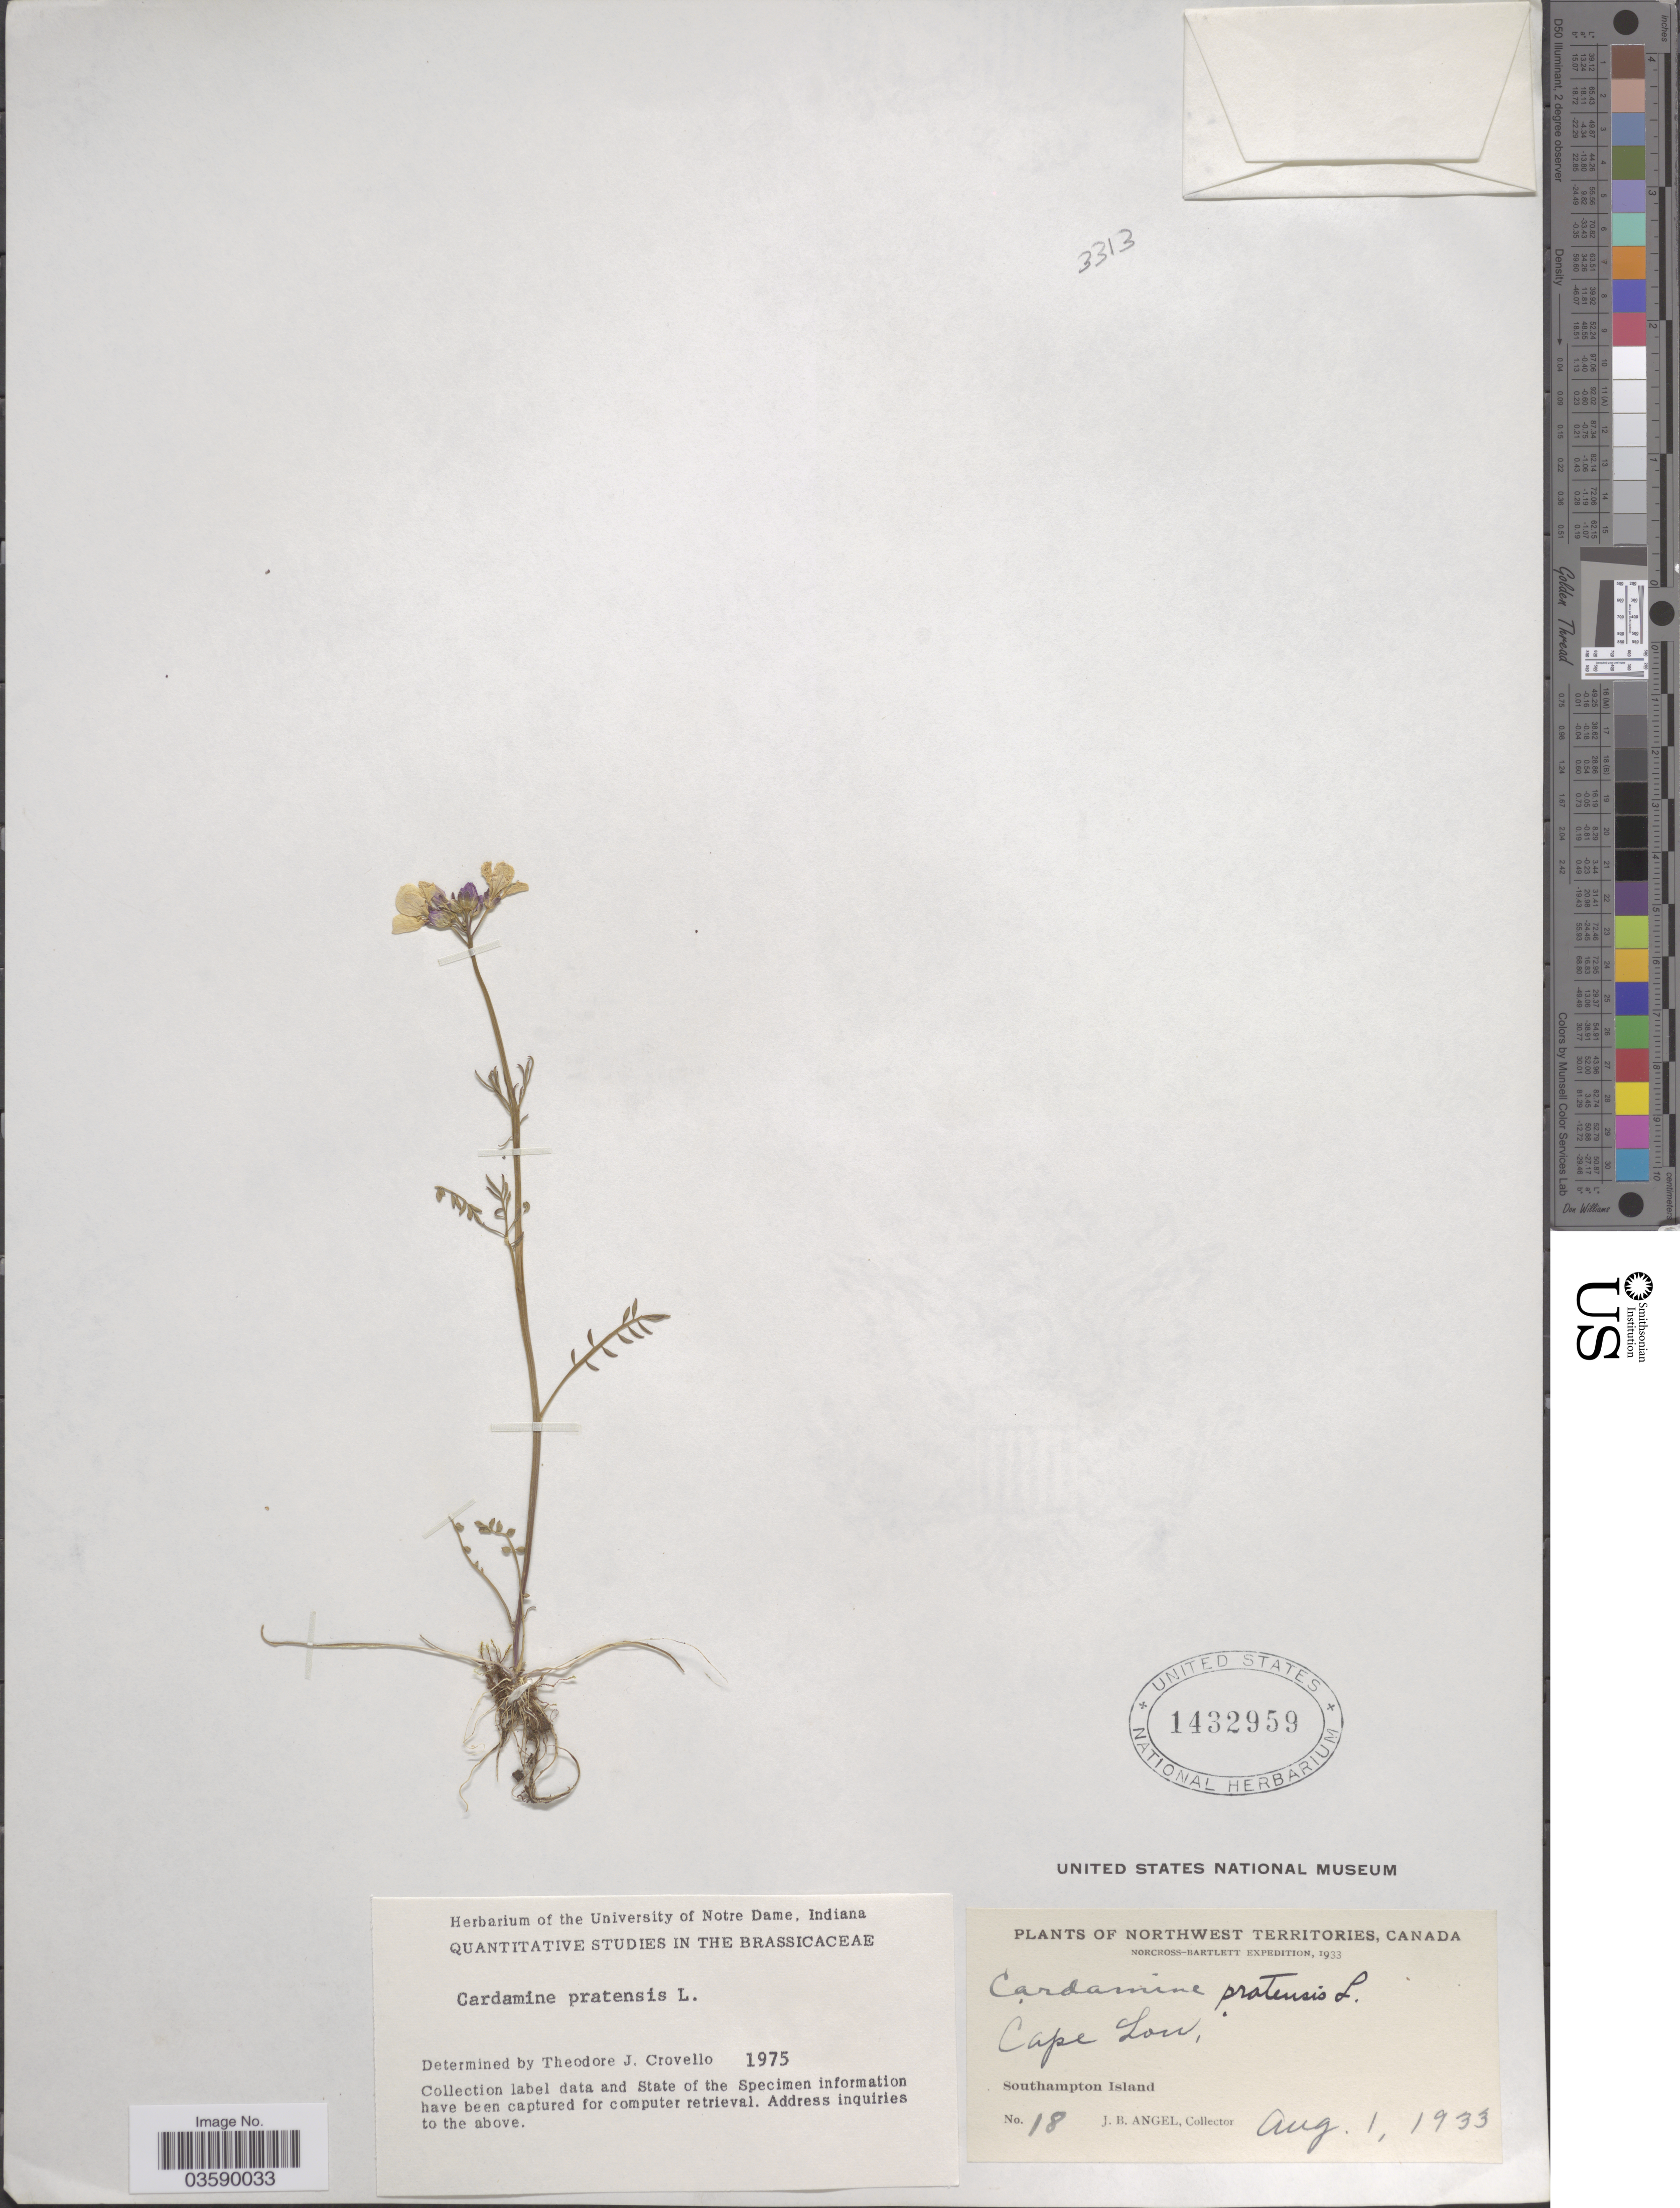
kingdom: Plantae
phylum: Tracheophyta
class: Magnoliopsida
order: Brassicales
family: Brassicaceae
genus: Cardamine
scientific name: Cardamine pratensis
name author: L.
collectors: J. Angel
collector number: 18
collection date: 1933-08-01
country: Canada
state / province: Northwest Territories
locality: Cape Lon. Southampton Island.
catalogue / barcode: US 1432959